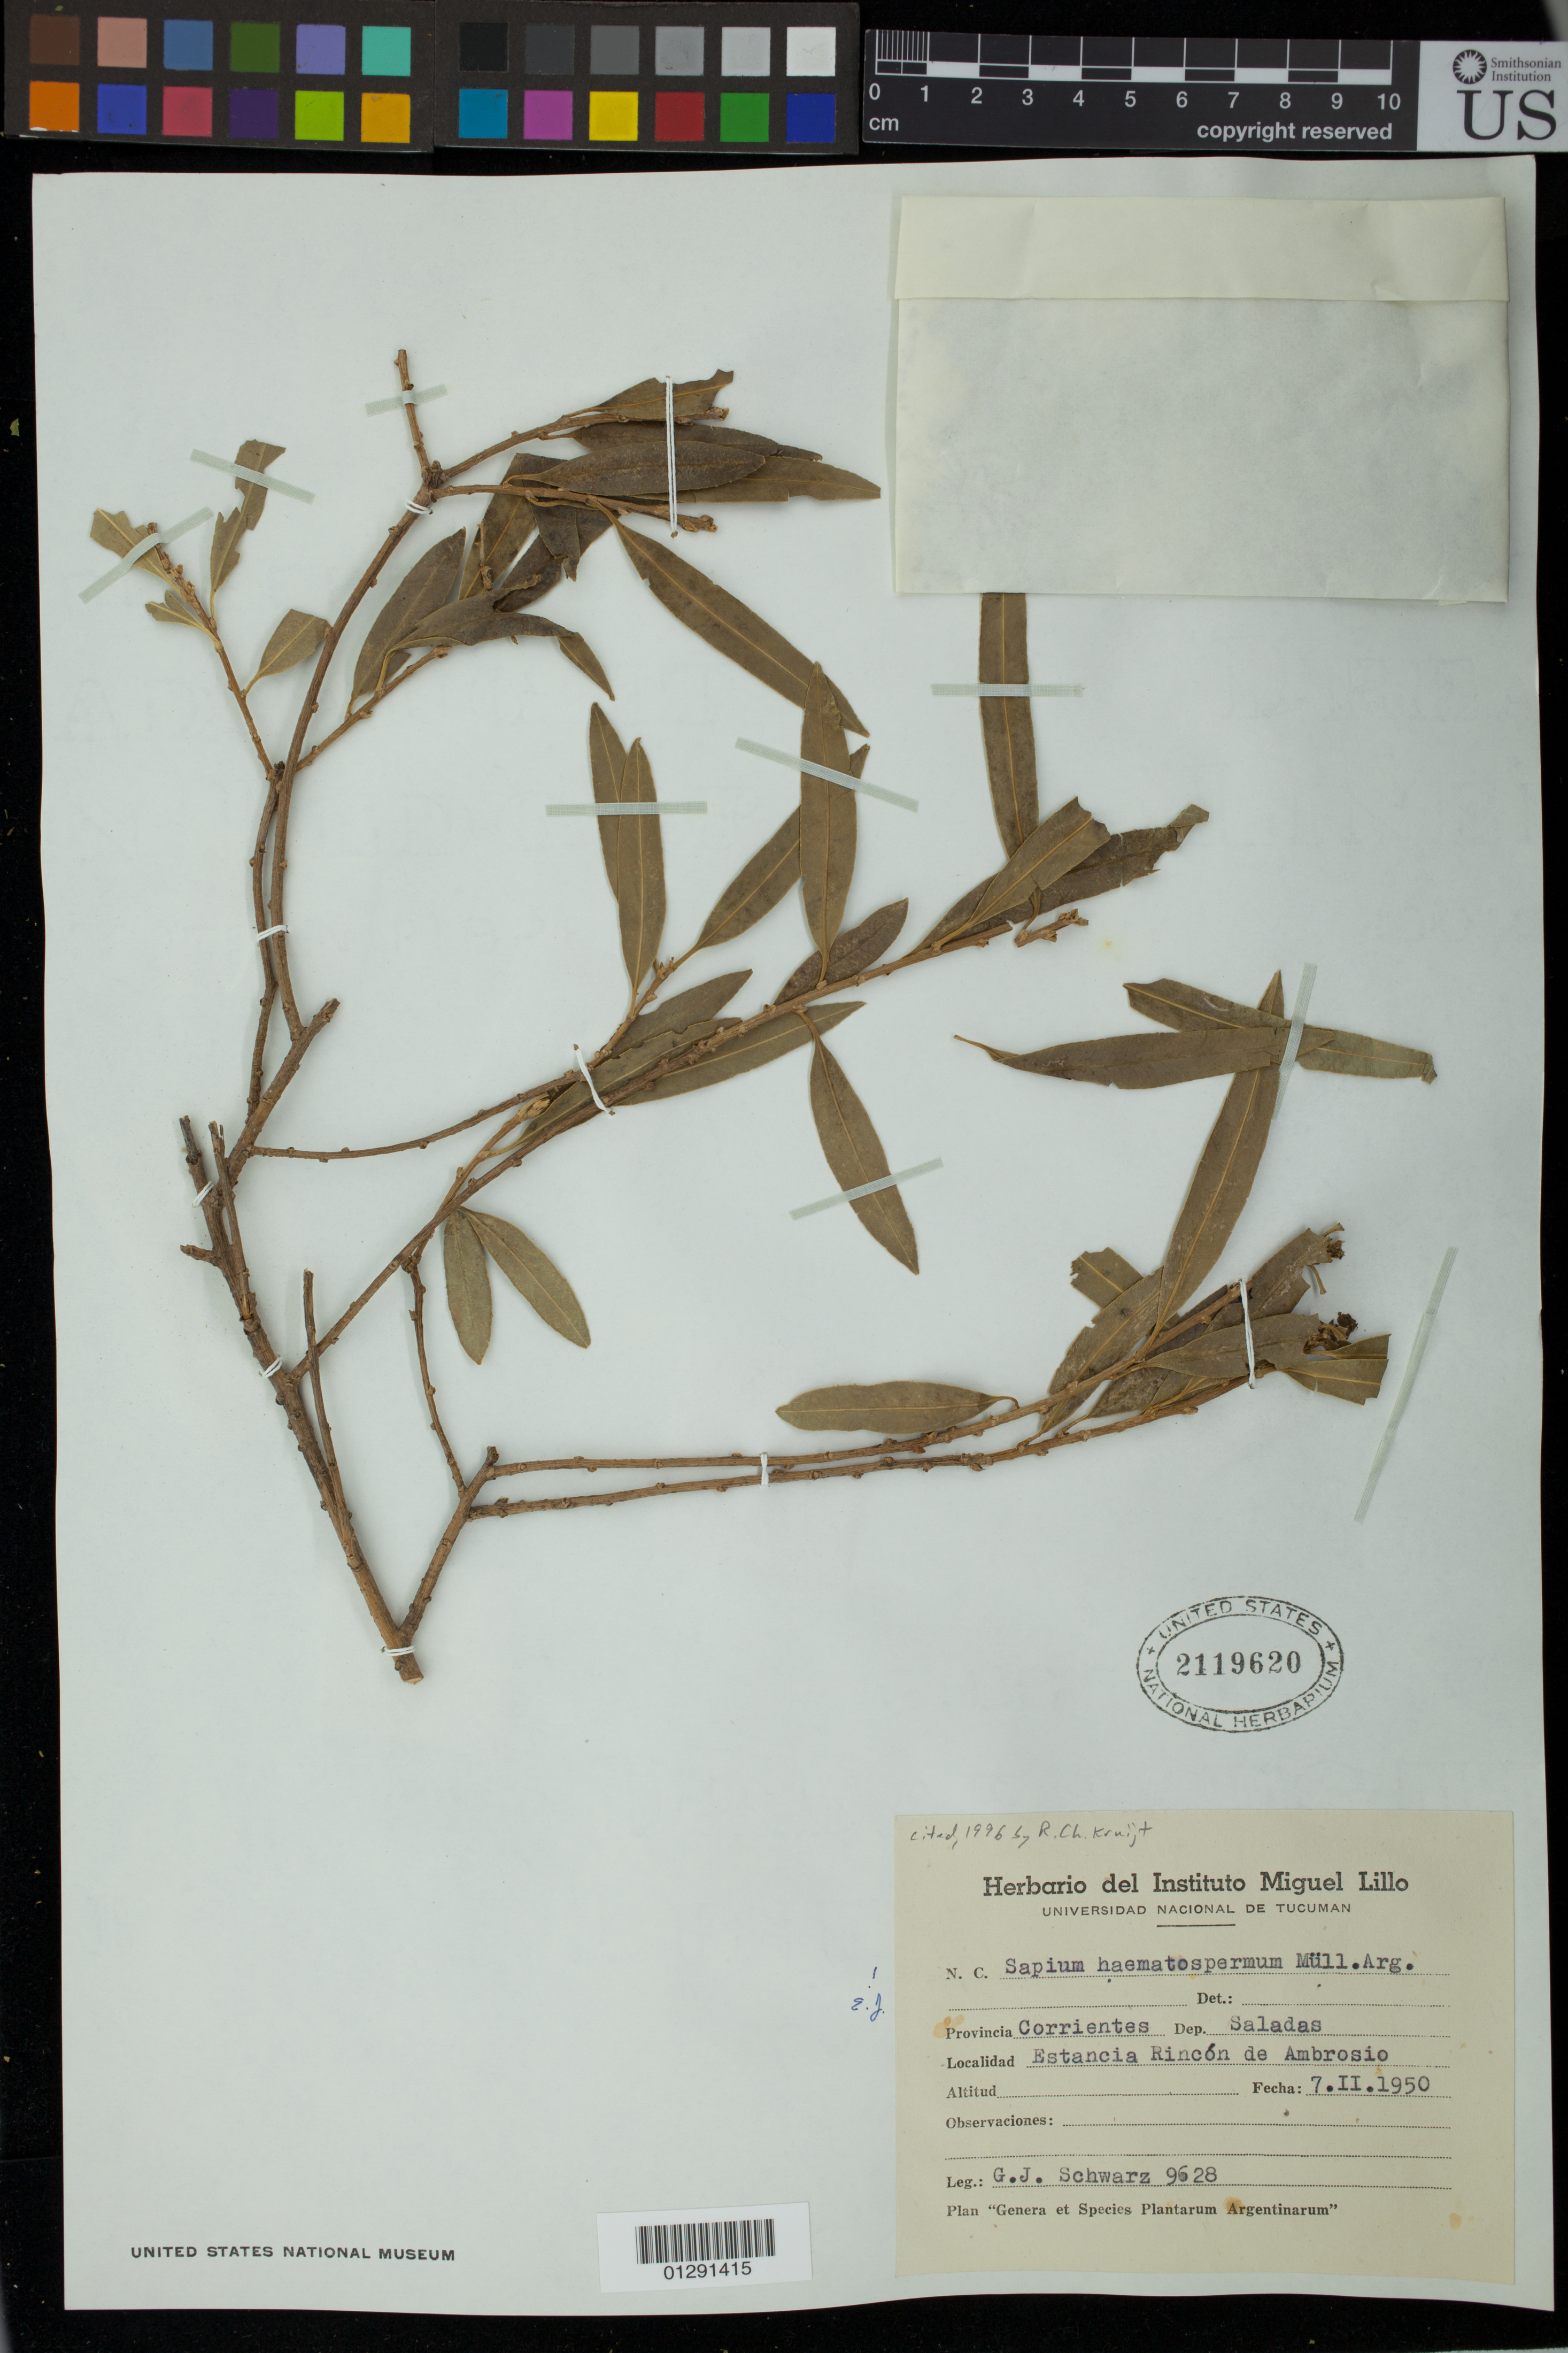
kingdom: Plantae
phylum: Tracheophyta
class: Magnoliopsida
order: Malpighiales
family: Euphorbiaceae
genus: Sapium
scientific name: Sapium haematospermum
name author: Müll. Arg.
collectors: G. J. Schwarz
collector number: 9628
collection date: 1950-11-07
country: Argentina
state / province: Corrientes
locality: Estancia Rincon de Ambrosio, Saladas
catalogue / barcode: US 2119620